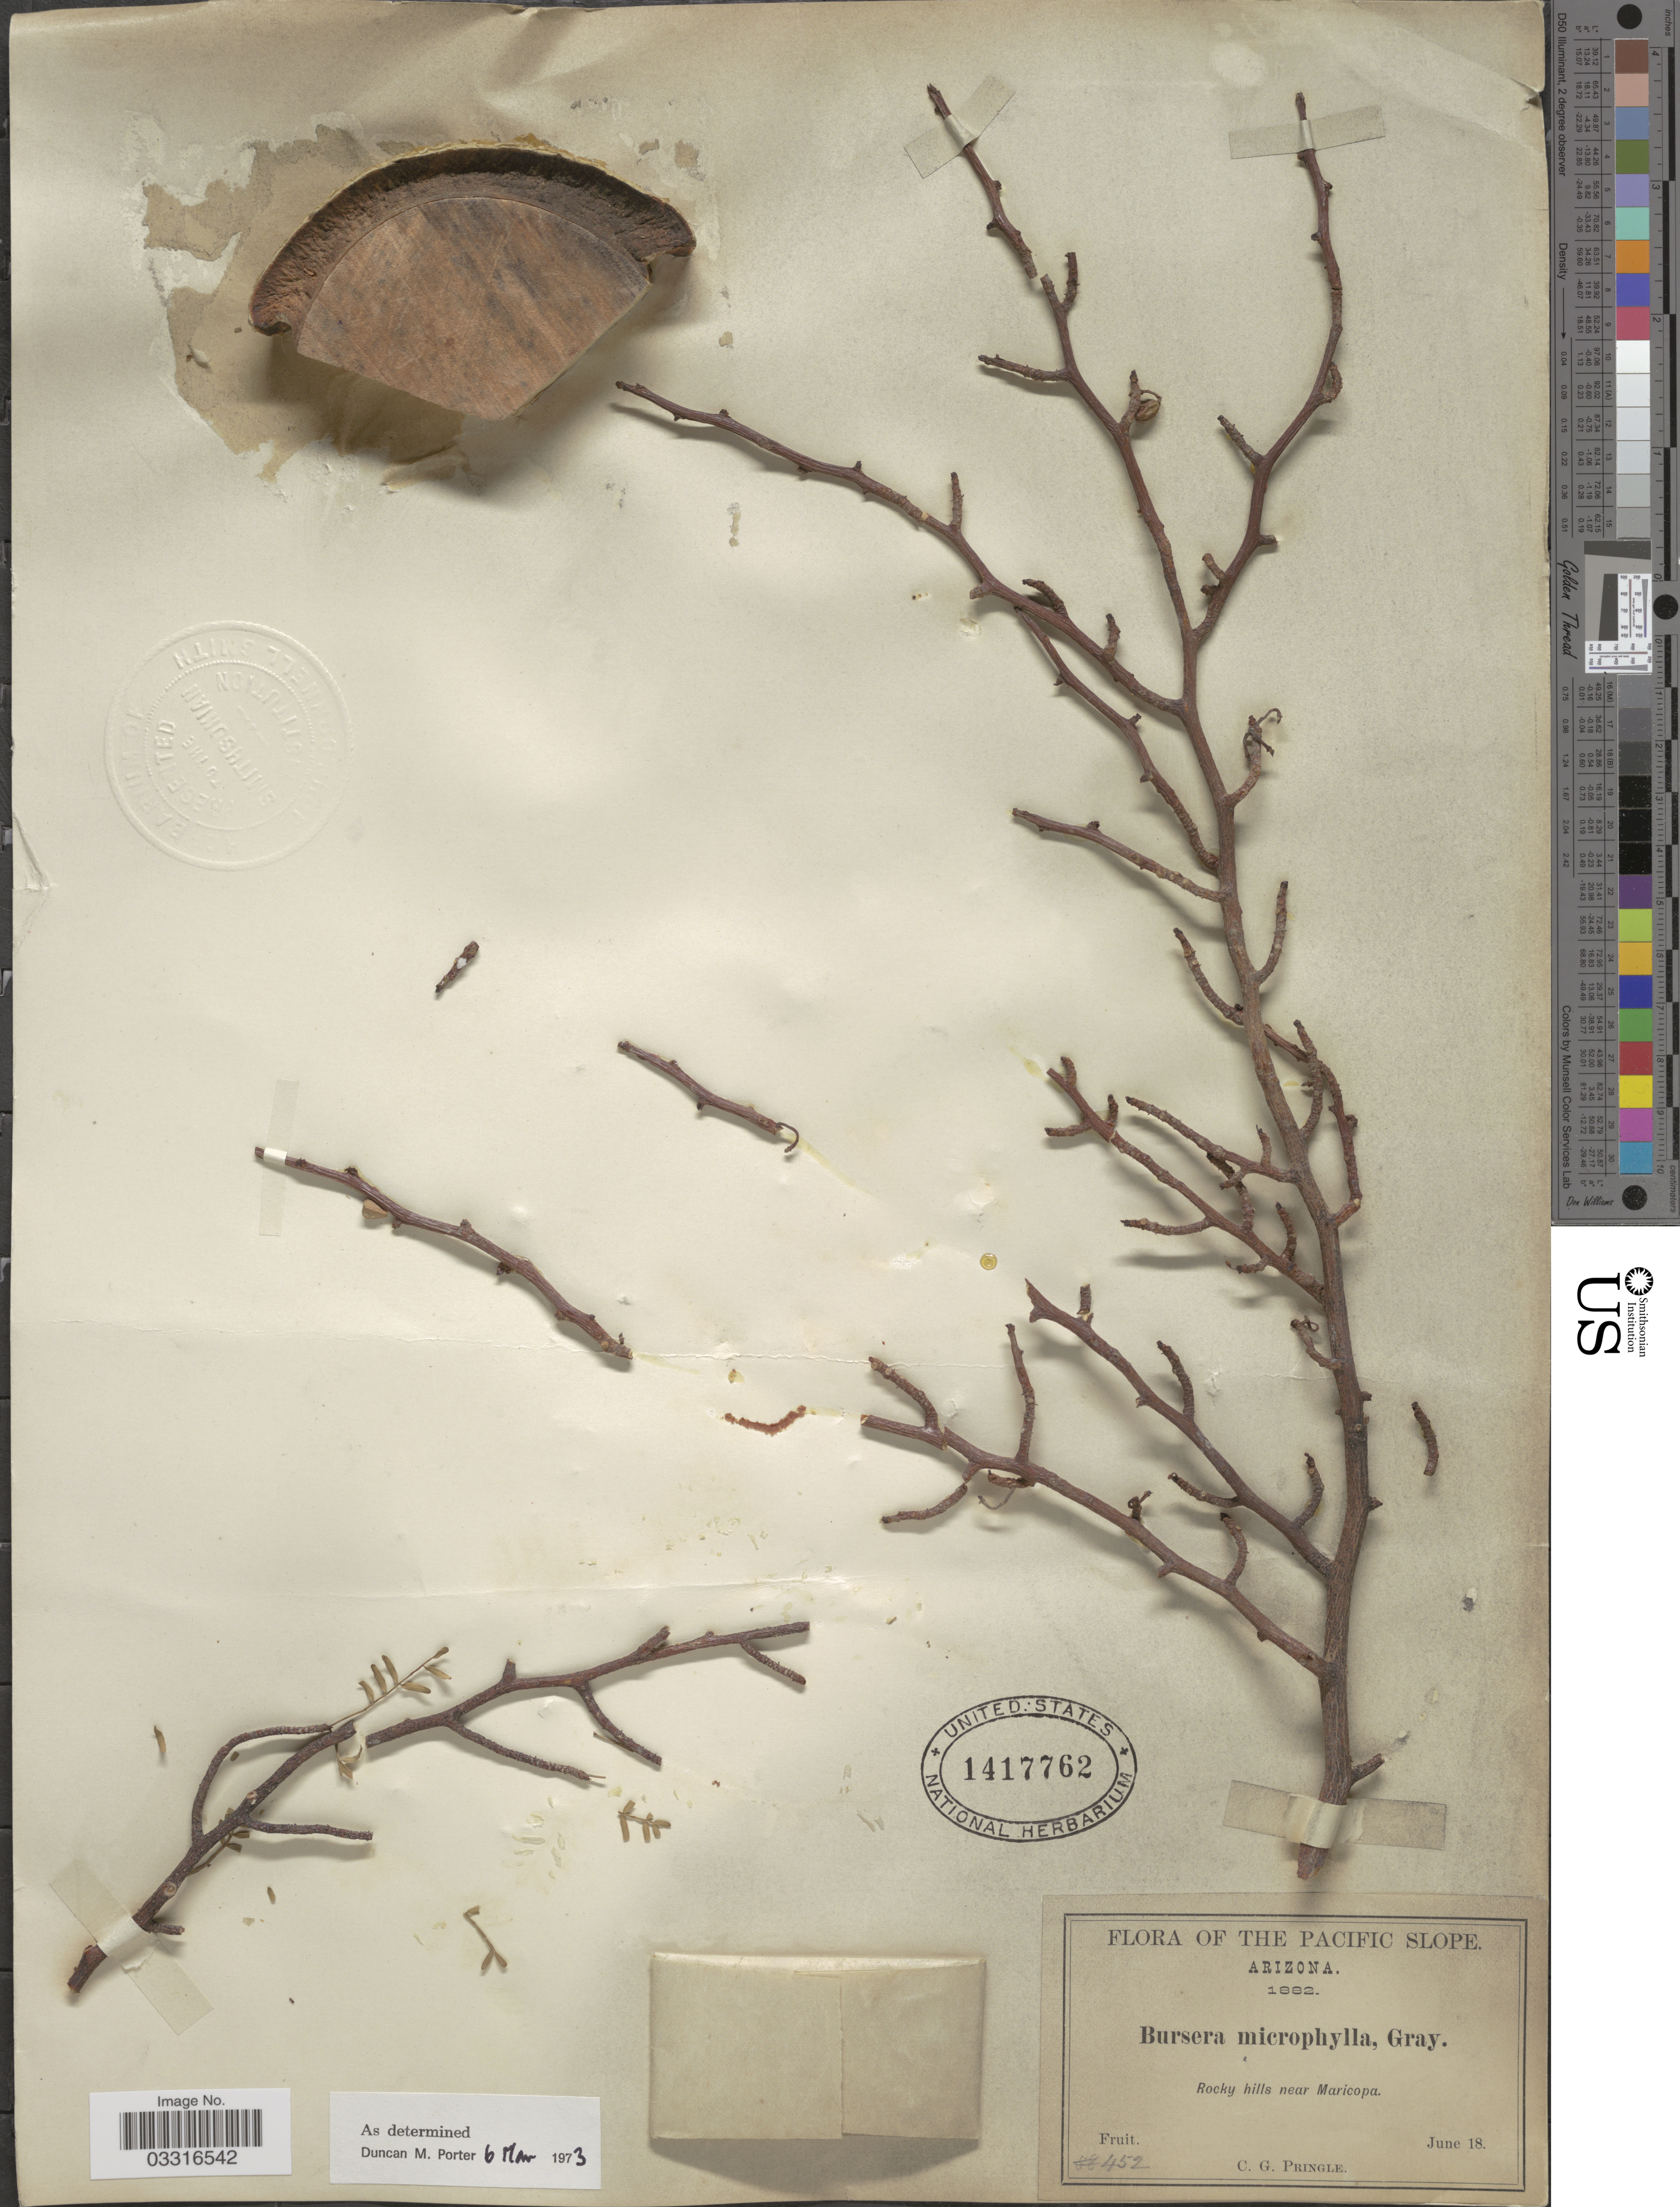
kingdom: Plantae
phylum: Tracheophyta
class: Magnoliopsida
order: Sapindales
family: Burseraceae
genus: Bursera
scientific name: Bursera microphylla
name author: A. Gray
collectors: C. G. Pringle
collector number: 452?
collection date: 1882-06-18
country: United States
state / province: Arizona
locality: The Pacific Slope. Rocky hills near Maricopa.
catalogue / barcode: US 1417762